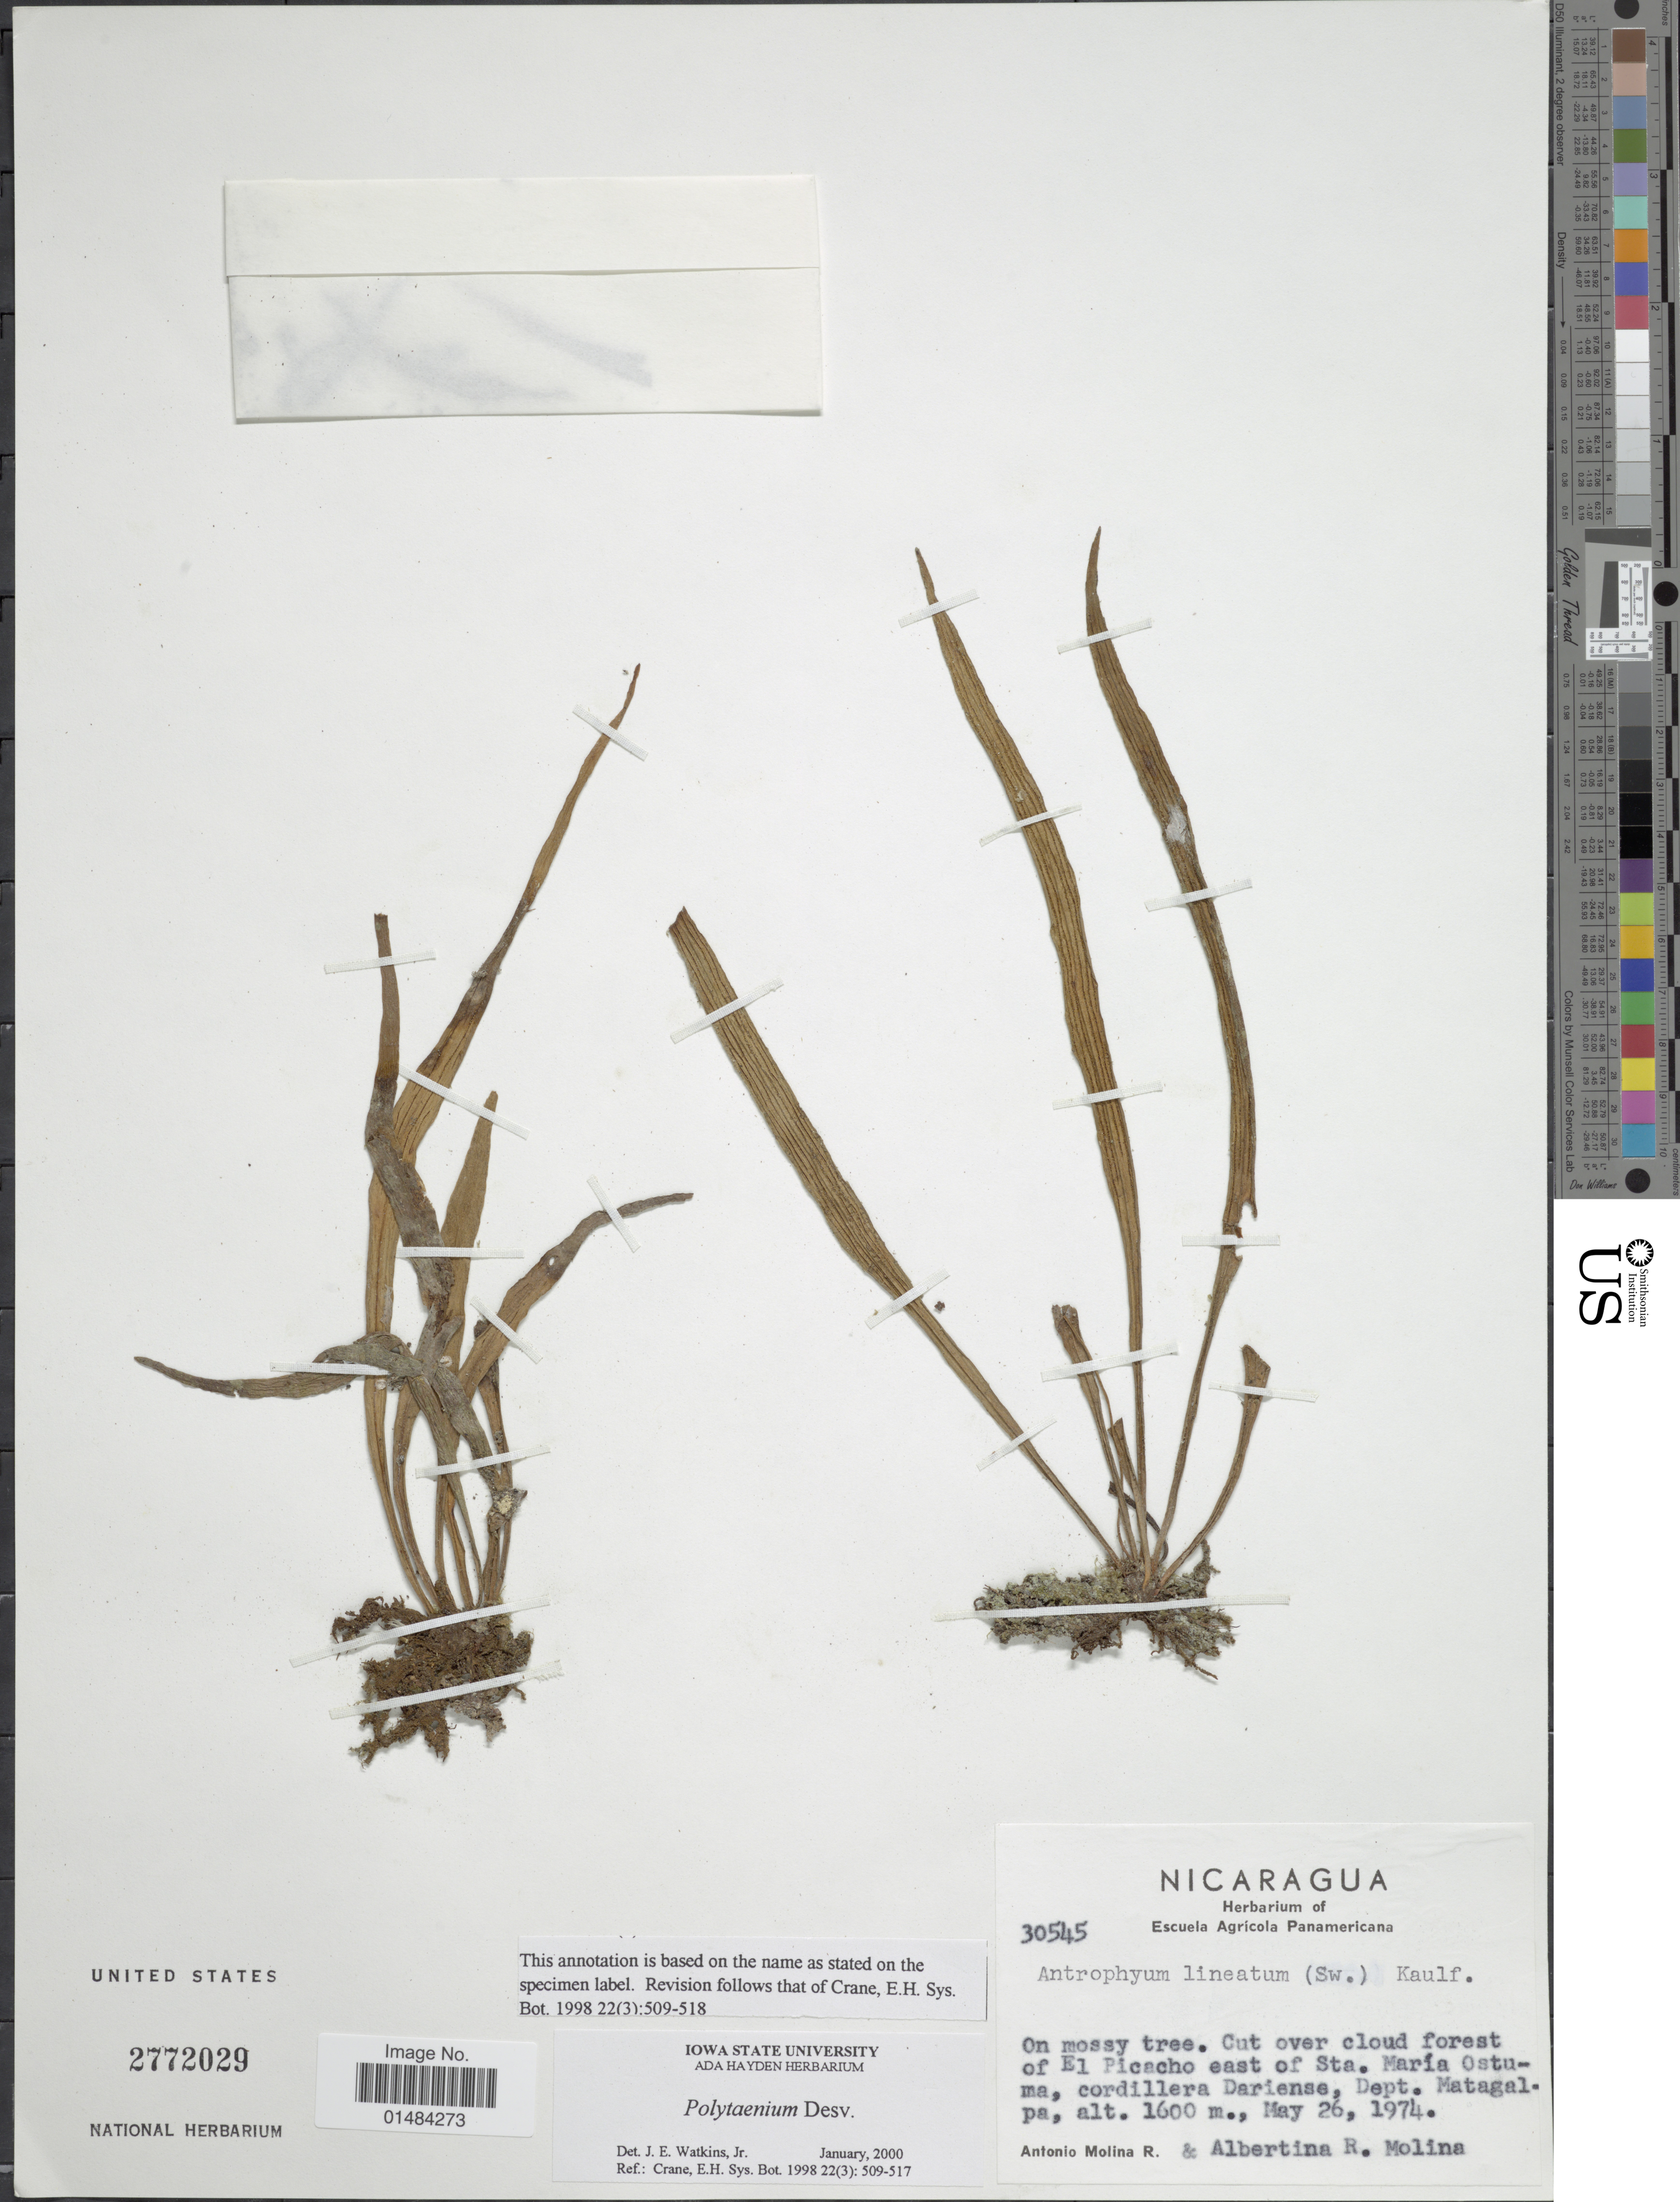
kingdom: Plantae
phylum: Tracheophyta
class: Polypodiopsida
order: Polypodiales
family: Pteridaceae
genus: Polytaenium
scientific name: Polytaenium lineatum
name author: (Sw.) J. Sm.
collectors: A. Molina R. & A. R. Molina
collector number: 30545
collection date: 1974-05-26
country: Nicaragua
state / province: Matagalpa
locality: Nicaragua, El Picacho east of Sta. Maria Ostuma, cordillera Dariense, Dept. Matagalpa.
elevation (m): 1600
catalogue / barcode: US 2772029